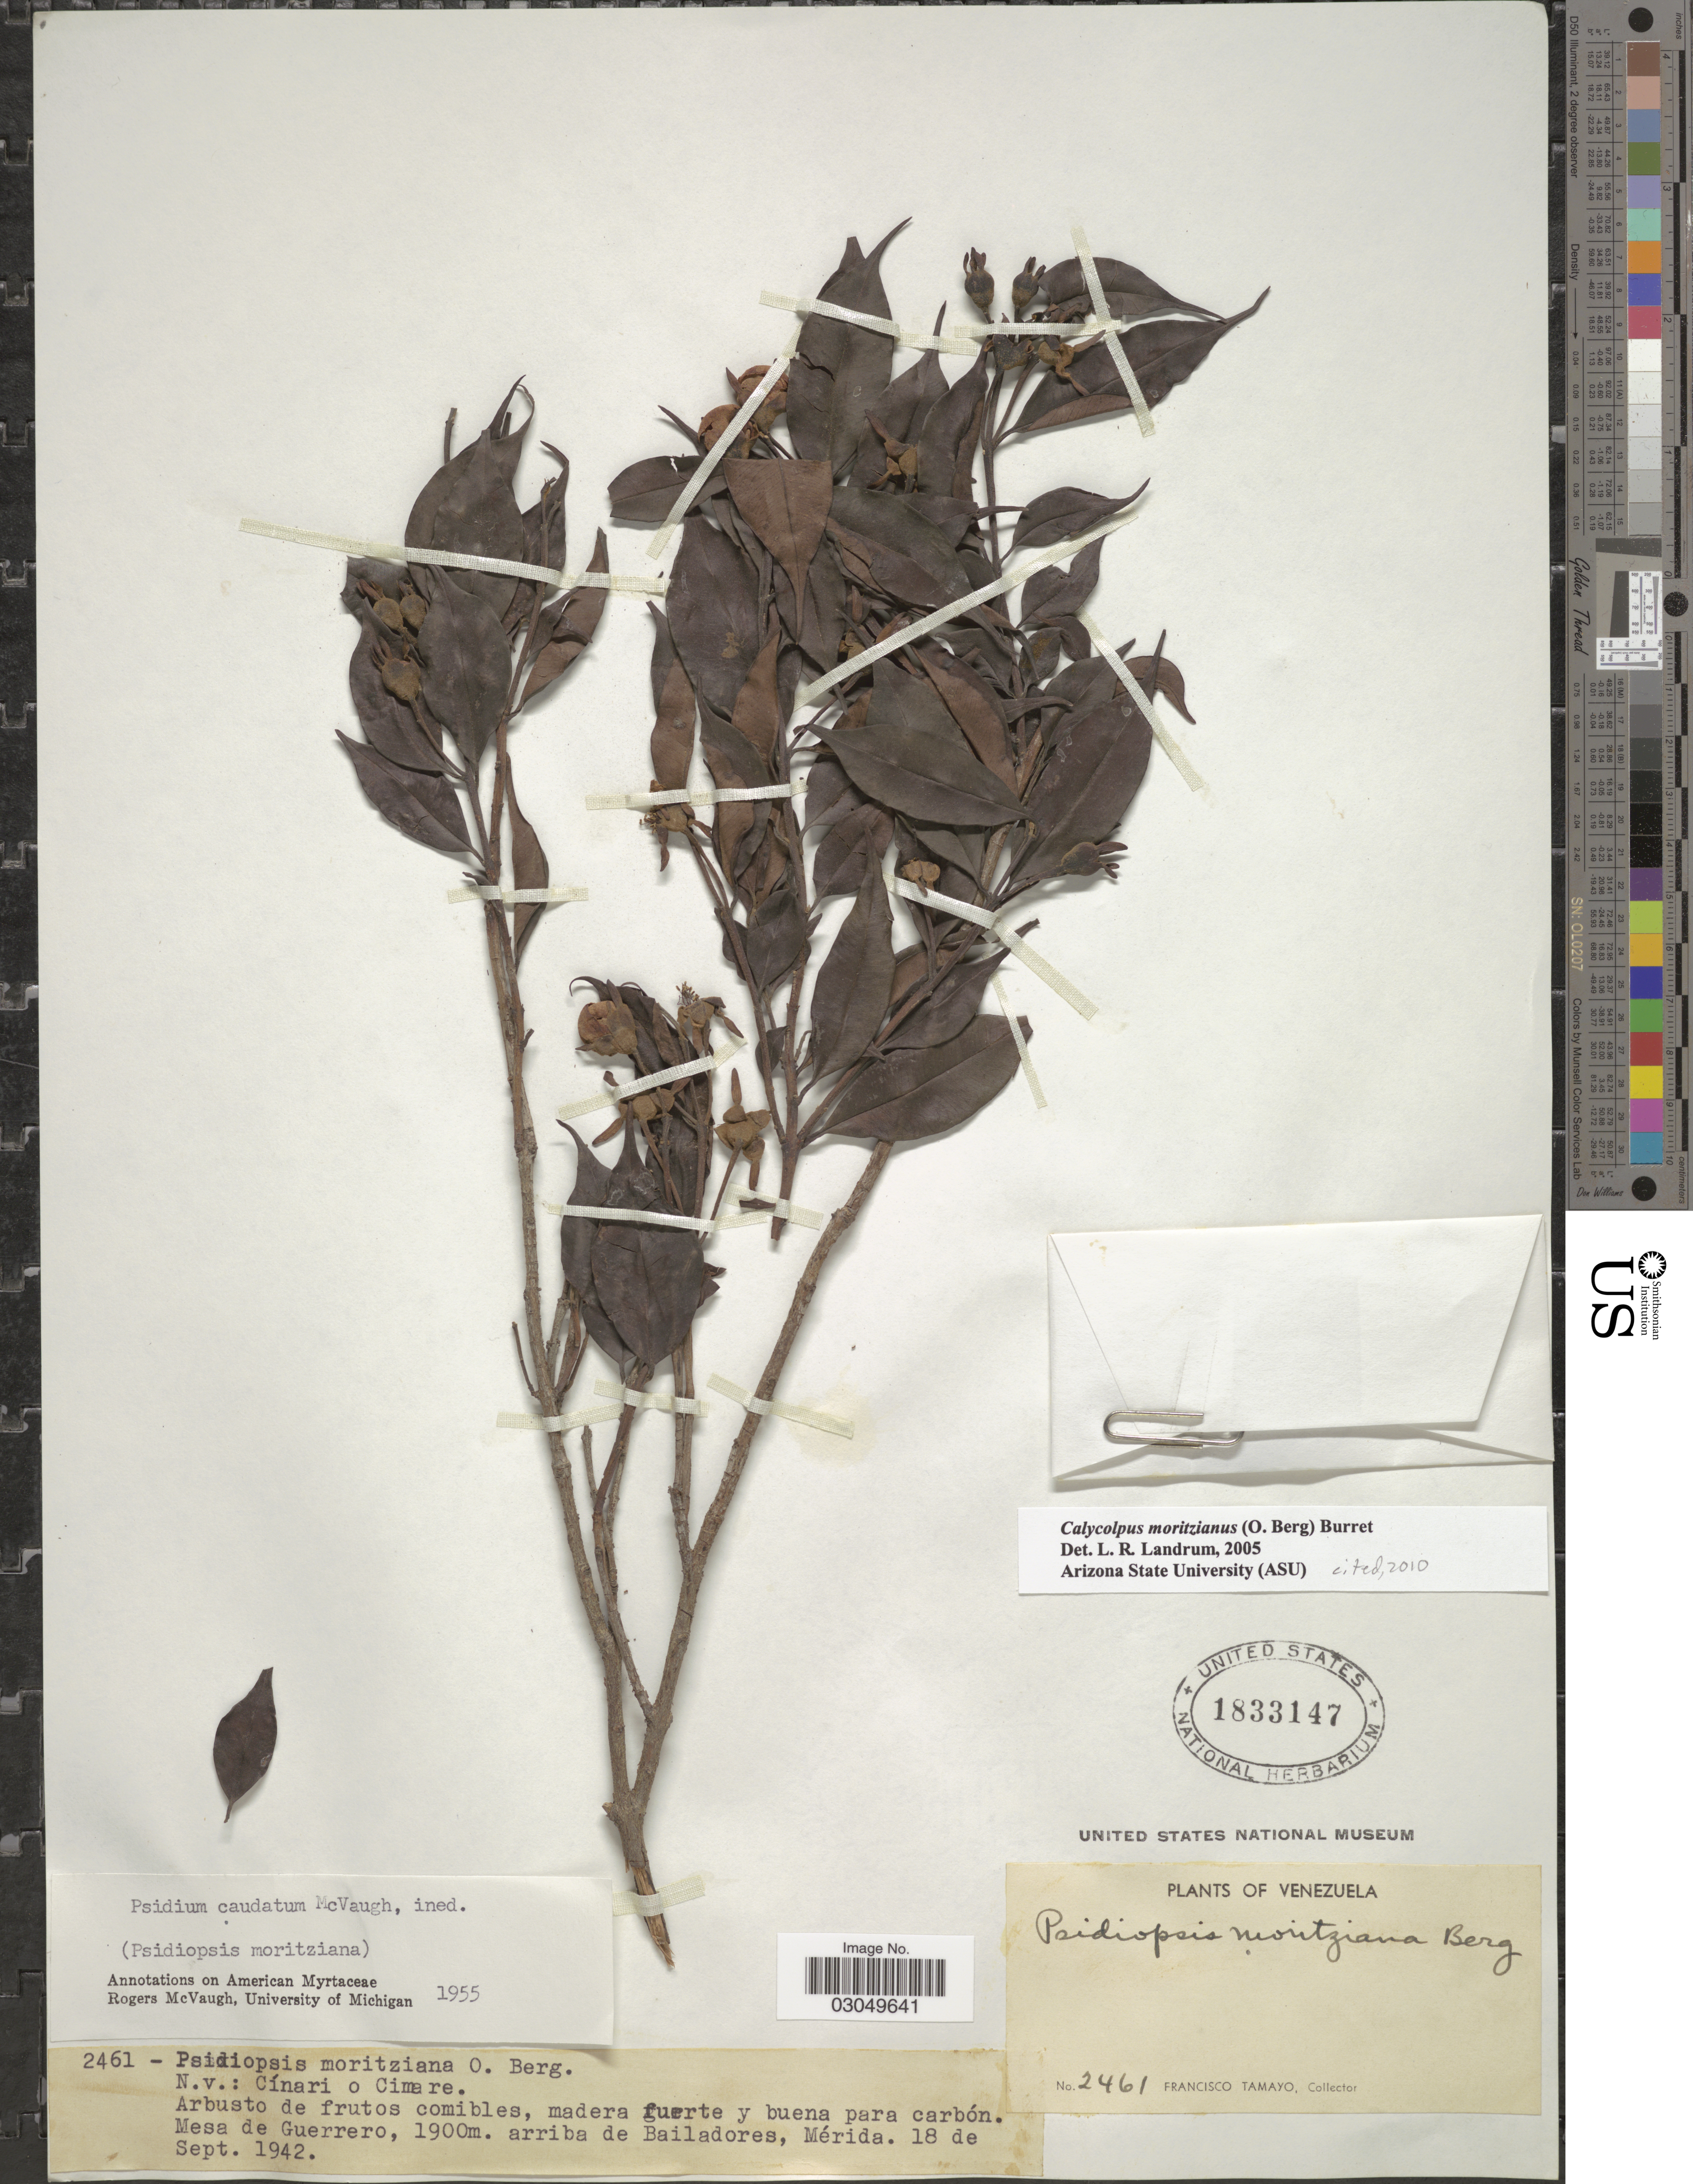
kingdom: Plantae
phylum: Tracheophyta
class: Magnoliopsida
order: Myrtales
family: Myrtaceae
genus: Calycolpus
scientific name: Calycolpus moritzianus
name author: (O. Berg) Burret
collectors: F. Tamayo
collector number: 2461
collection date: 1942-09-18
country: Venezuela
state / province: Mérida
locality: Mesa de Guerrero, arriba de Bailadores.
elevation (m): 1900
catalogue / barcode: US 1833147